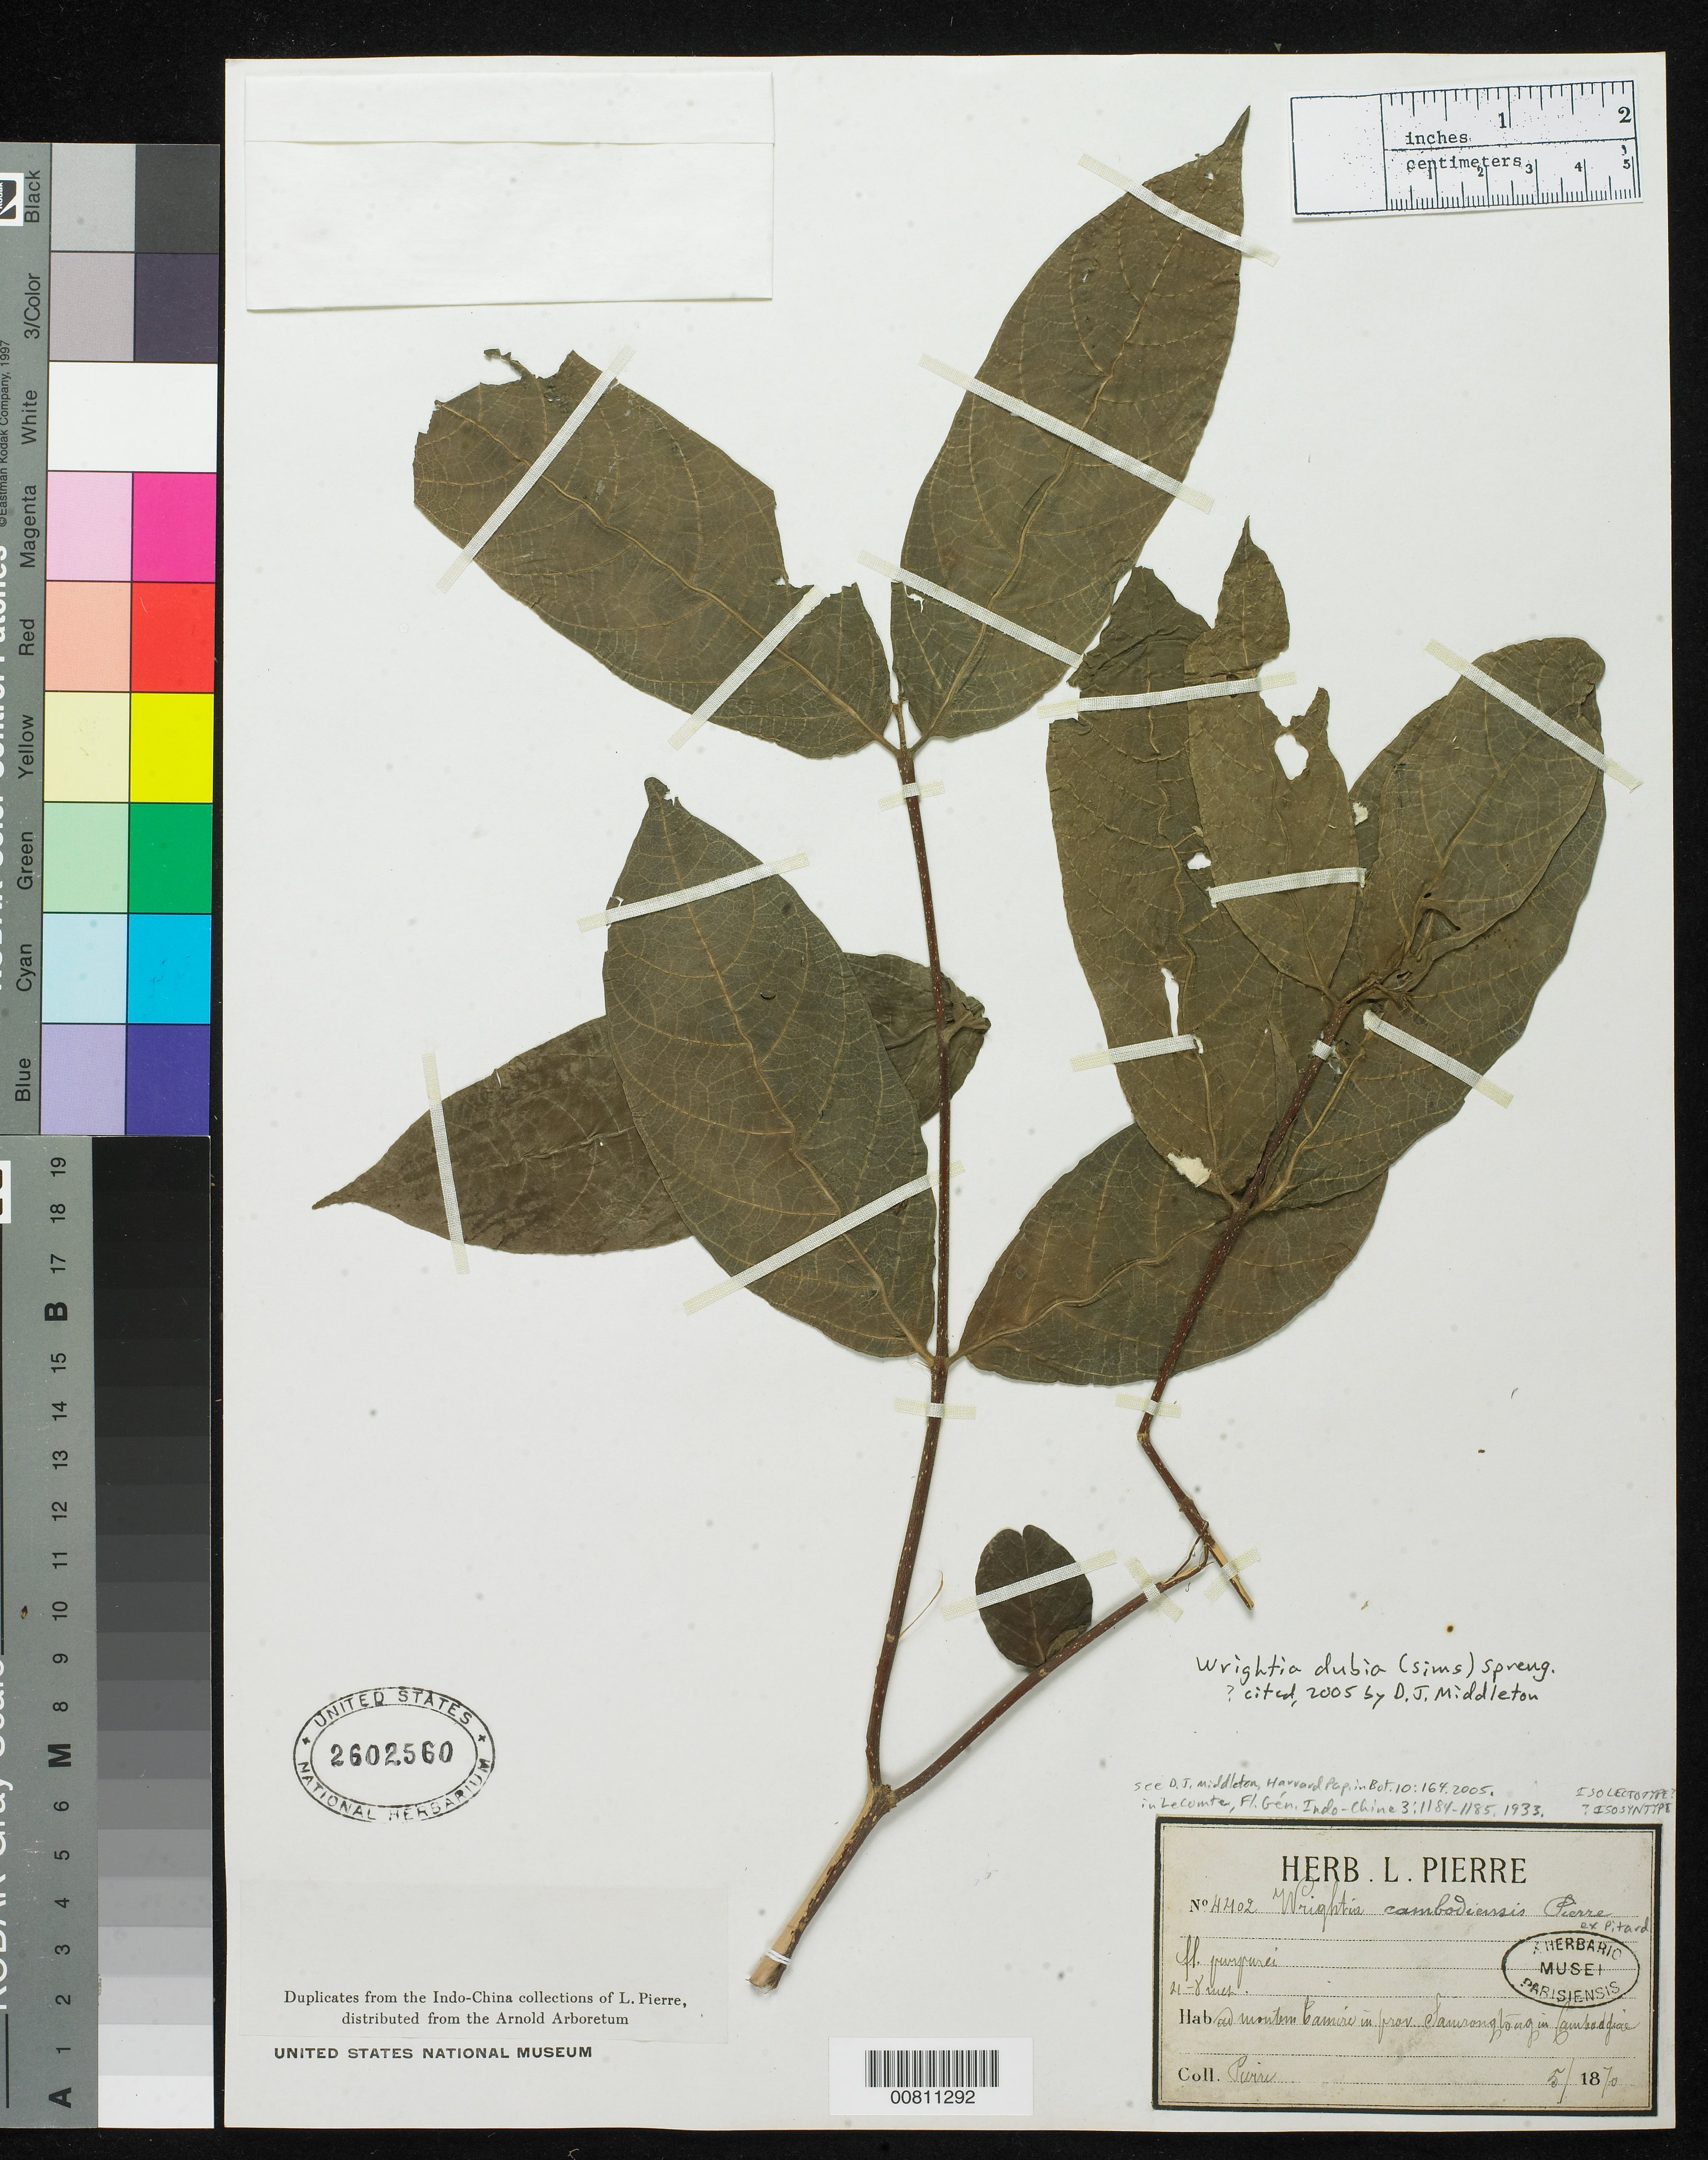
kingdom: Plantae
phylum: Tracheophyta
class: Magnoliopsida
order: Gentianales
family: Apocynaceae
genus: Wrightia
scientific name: Wrightia cambodiensis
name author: Pierre ex Pit. in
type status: Possible Isolectotype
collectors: J. Pierre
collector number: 4402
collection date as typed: May 1870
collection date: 1870-05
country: Cambodia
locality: Ad montem Tamire in prov. Samrongtong.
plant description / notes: Lectotypification cites "4402 p.p." and does not cite the US sheet, so there is some uncertainty as to whether this sheet is an isolectotype (although it is probably a syntype).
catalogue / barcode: US 2602560